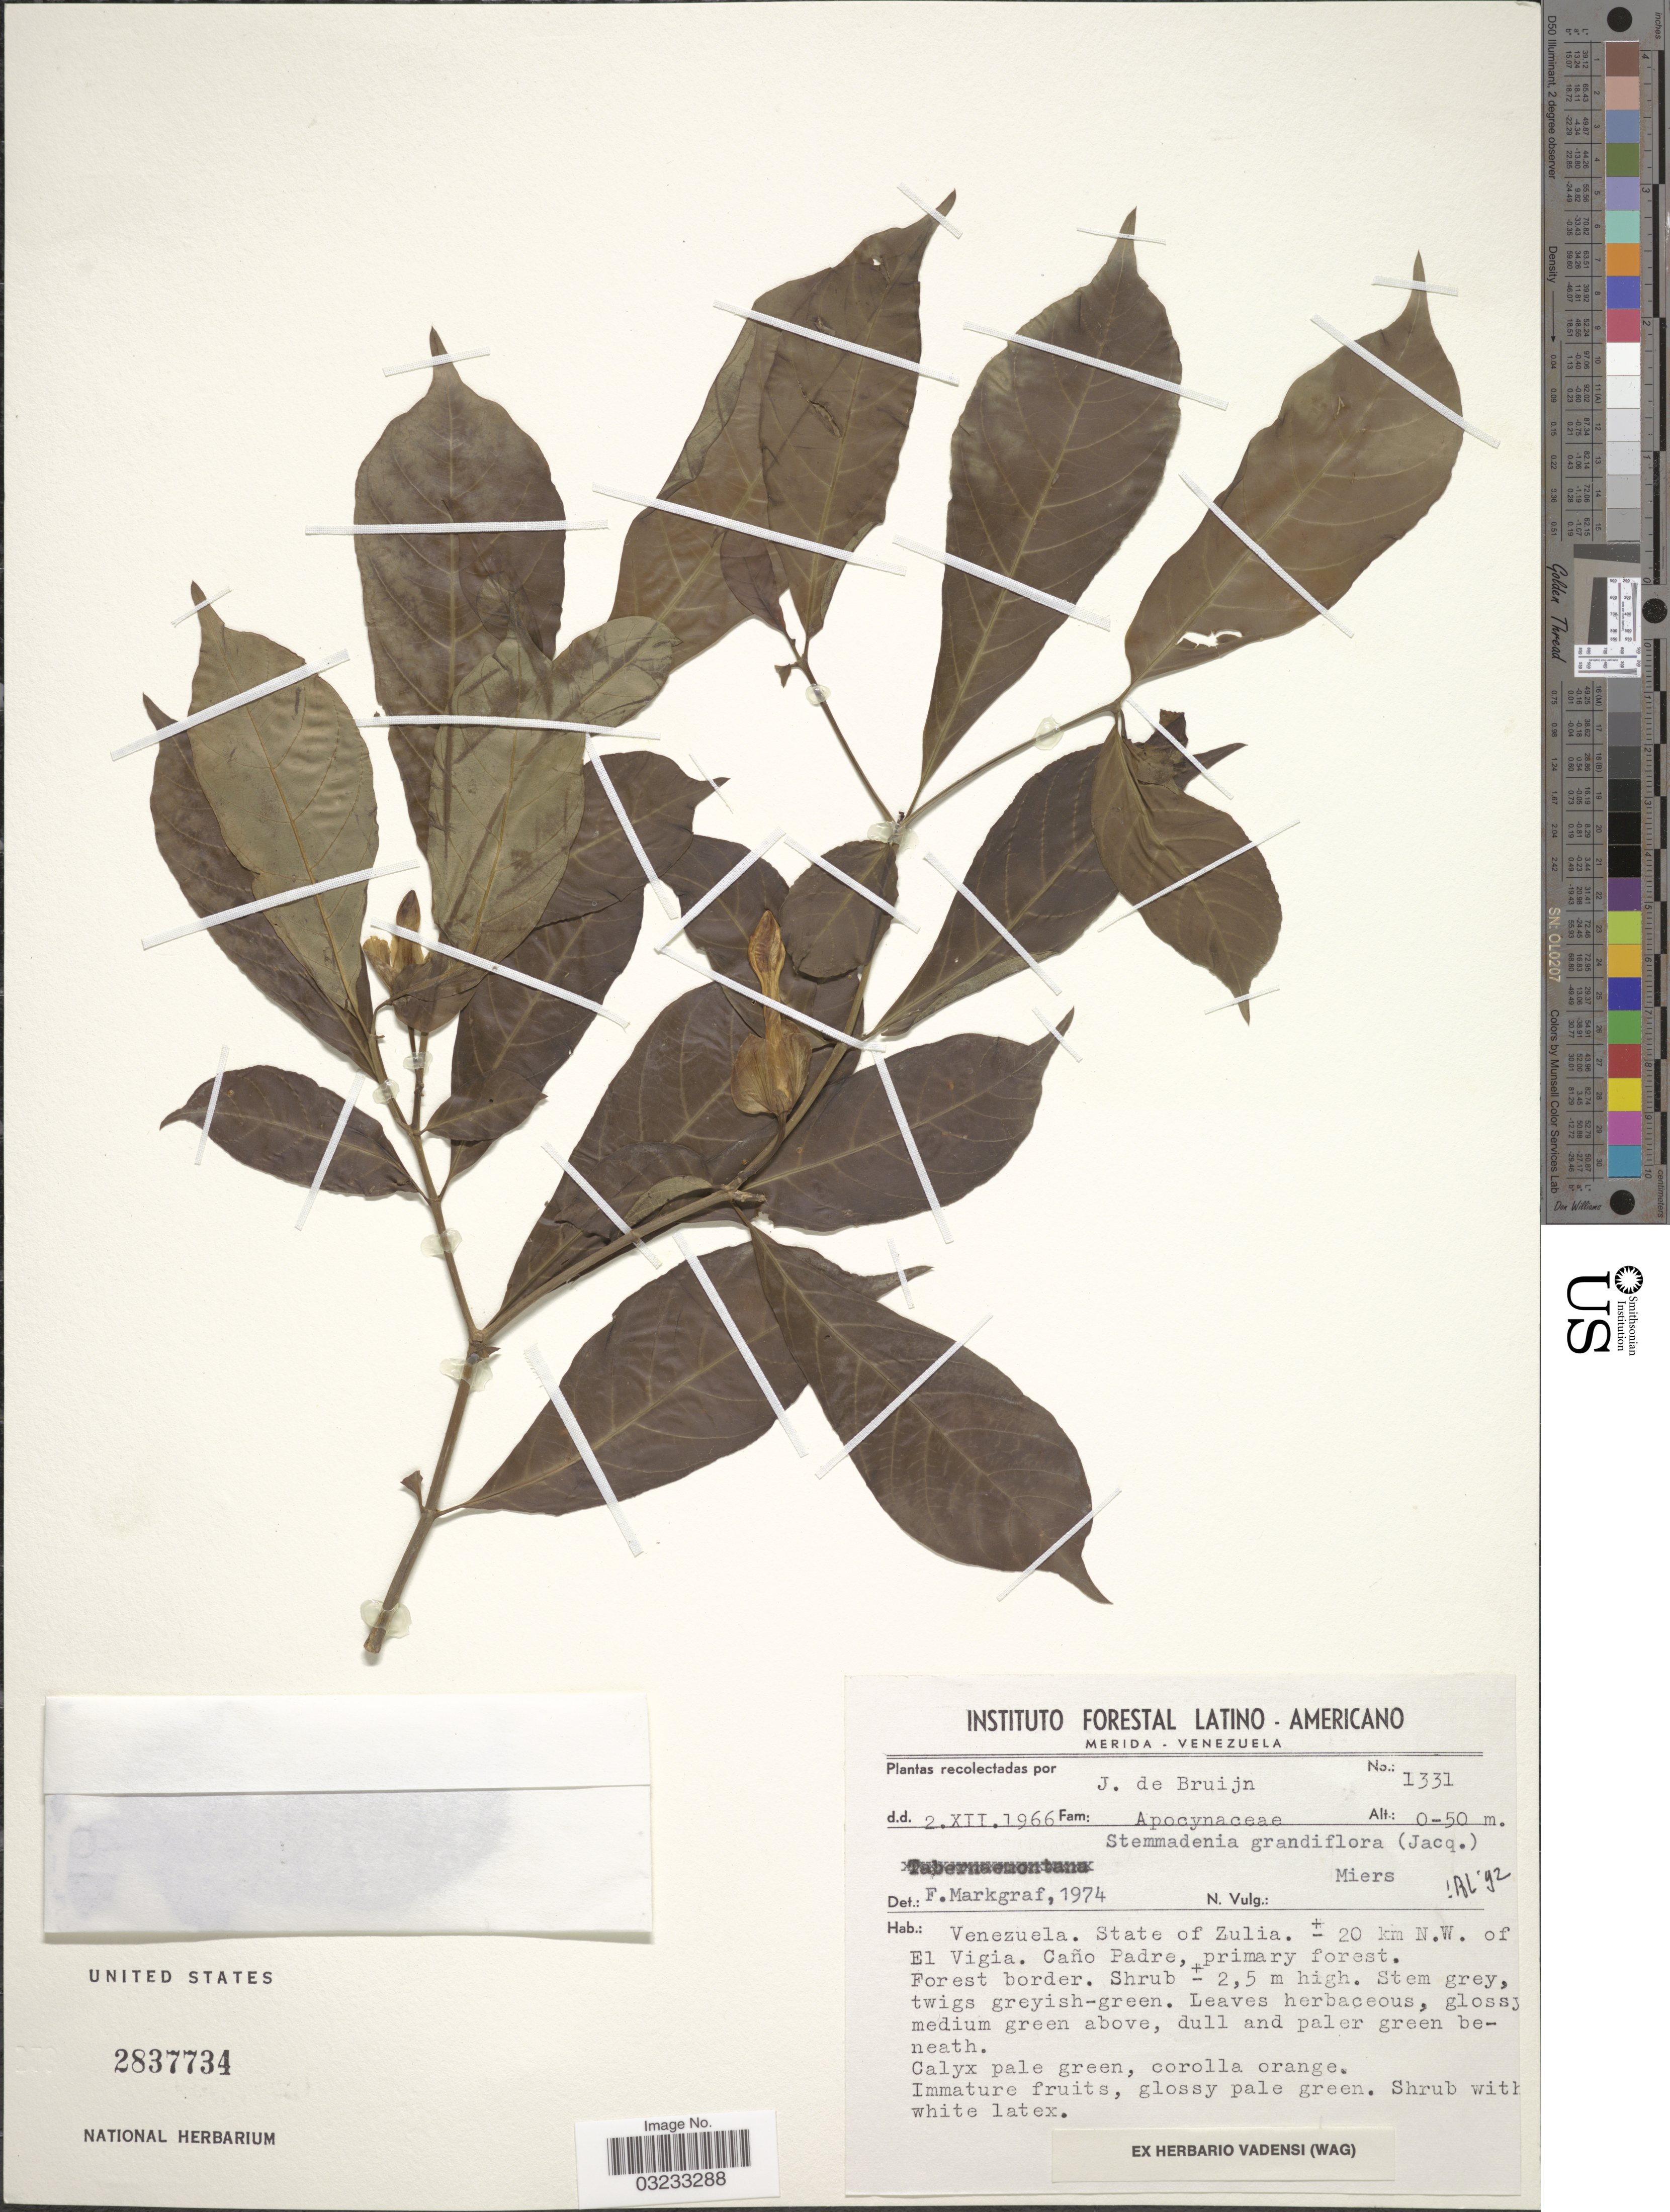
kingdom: Plantae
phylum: Tracheophyta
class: Magnoliopsida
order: Gentianales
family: Apocynaceae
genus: Stemmadenia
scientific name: Stemmadenia grandiflora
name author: (Jacq.) Miers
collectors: J. Bruijn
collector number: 1331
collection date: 1966-12-02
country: Venezuela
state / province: Zulia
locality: ± 20 km N.W. of El Vigia. Caño Padre, primary forest.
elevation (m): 0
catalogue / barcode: US 2837734